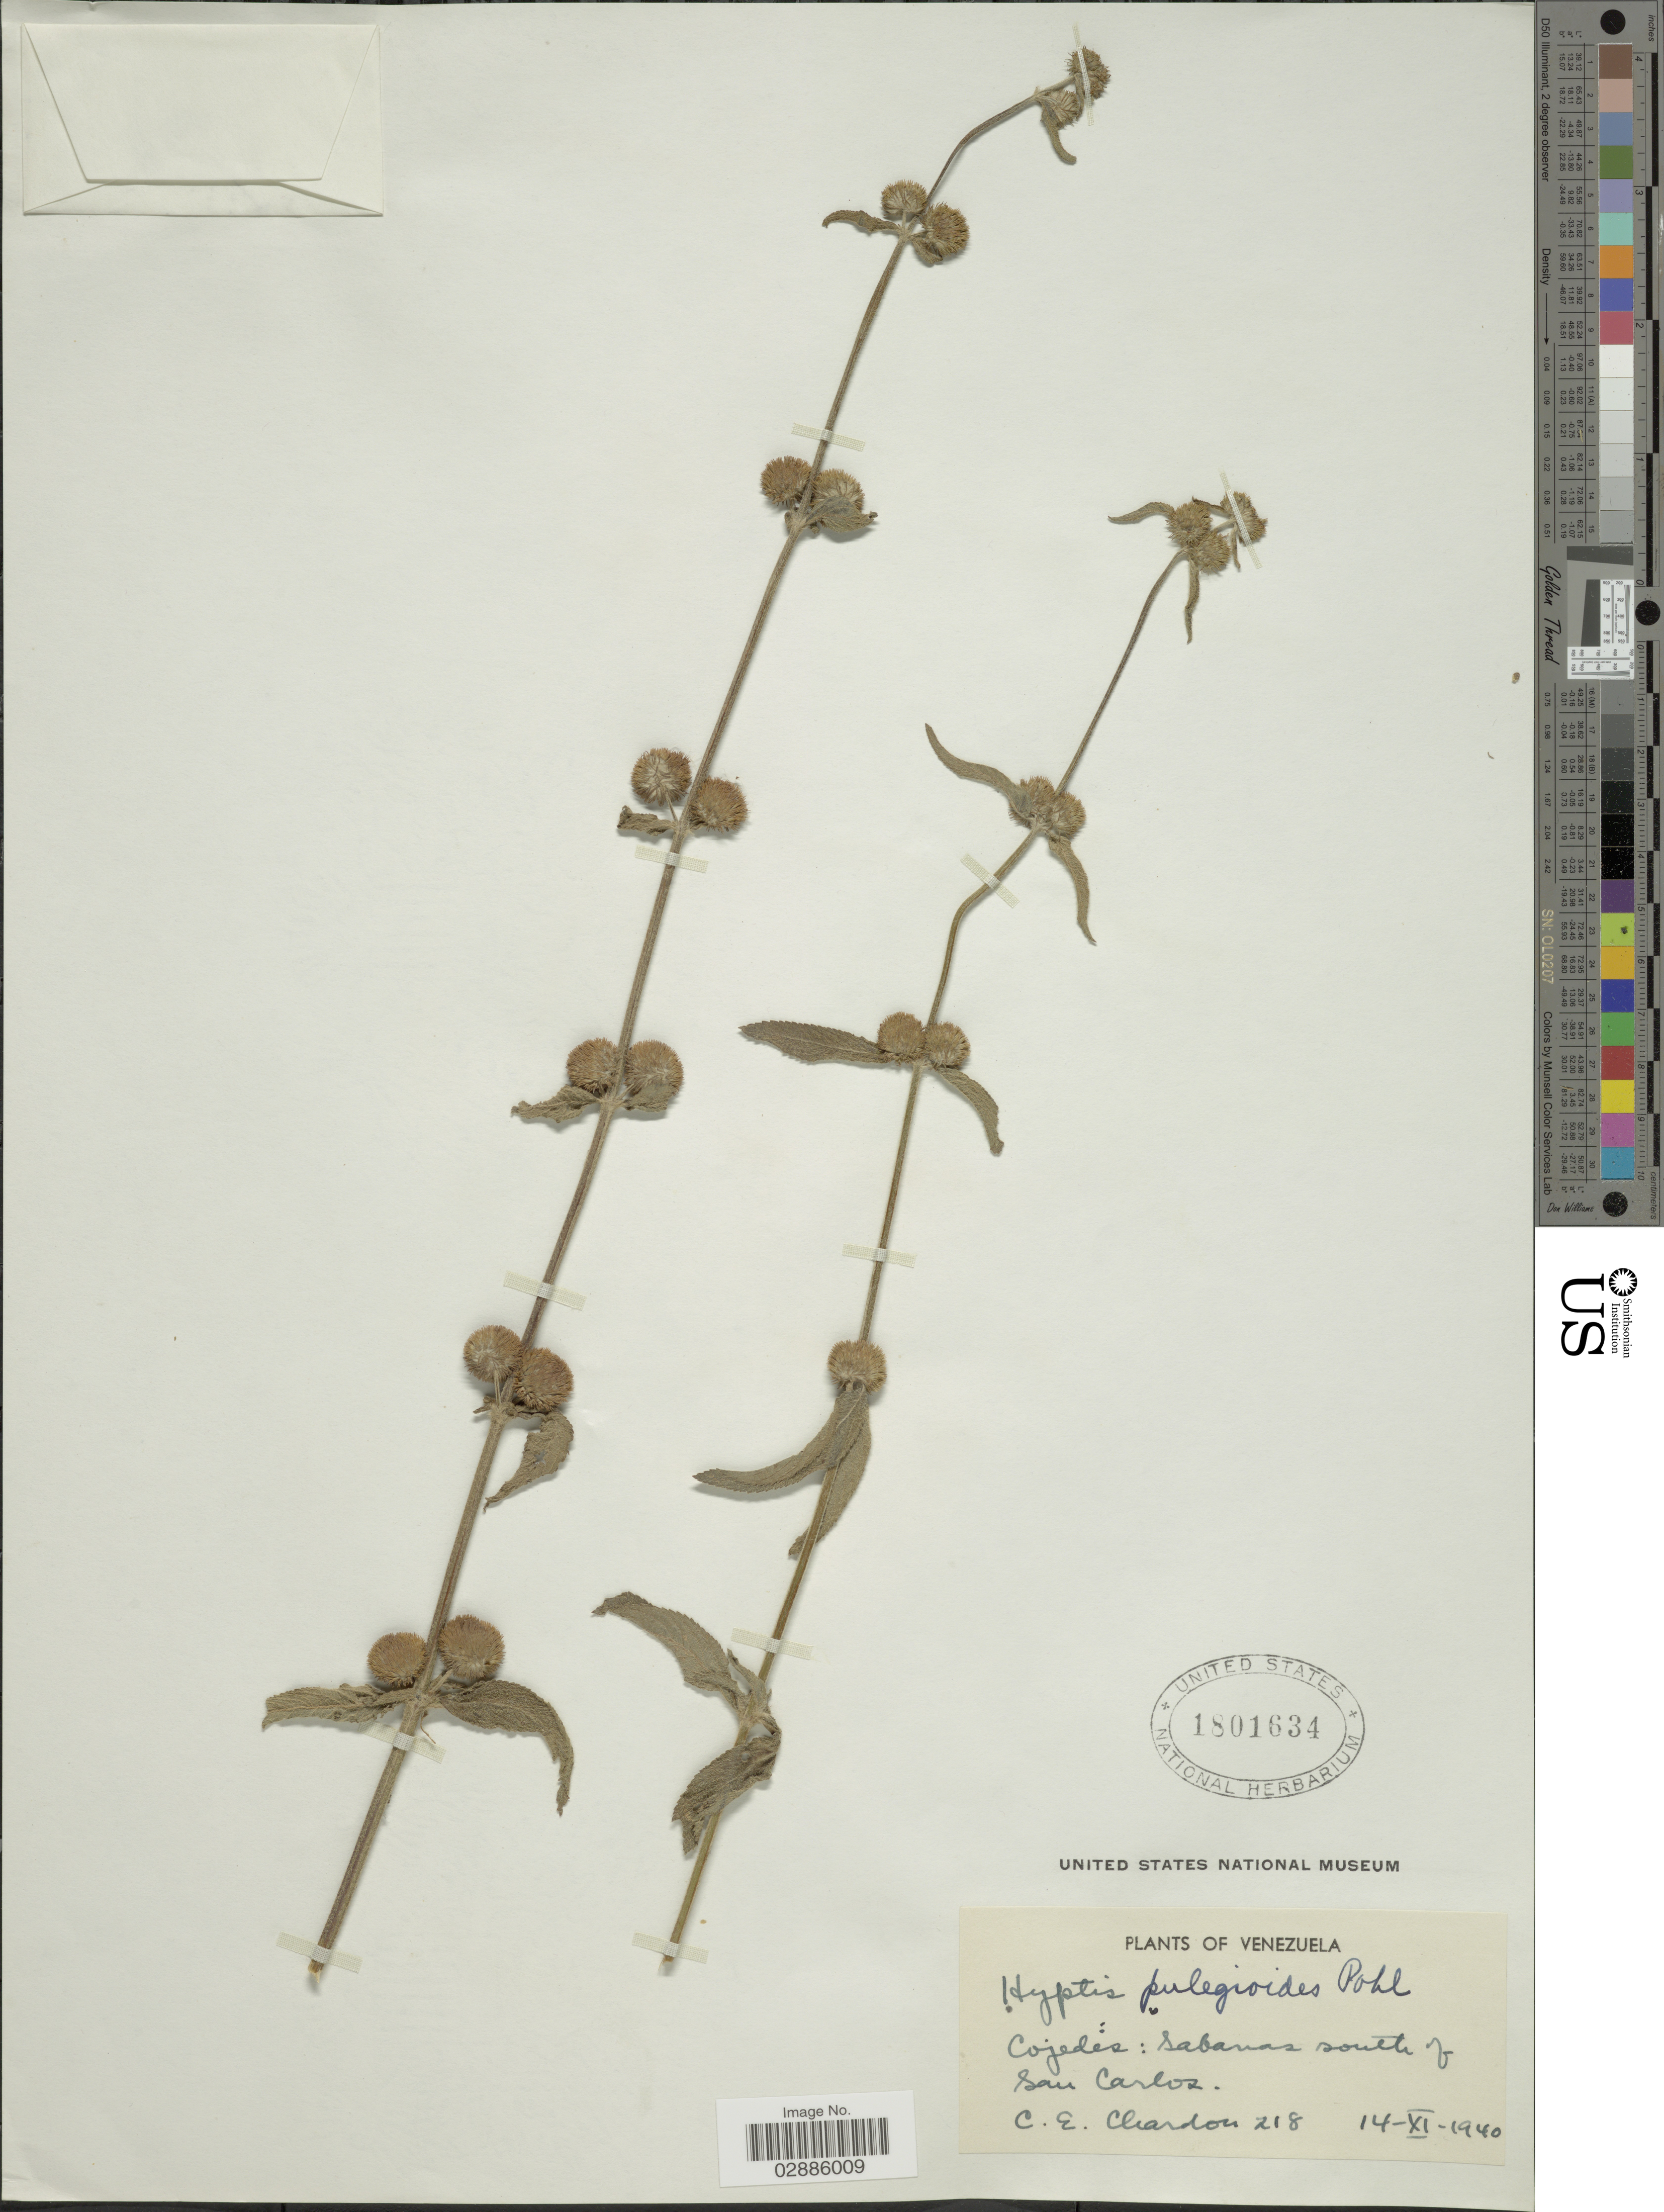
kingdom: Plantae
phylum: Tracheophyta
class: Magnoliopsida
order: Lamiales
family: Lamiaceae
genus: Hyptis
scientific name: Hyptis pulegioides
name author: Pohl ex Benth.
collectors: C. E. Chardón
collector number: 218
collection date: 1940-09-14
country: Venezuela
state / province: Cojedes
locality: Sabanas south of San Carlos.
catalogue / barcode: US 1801634